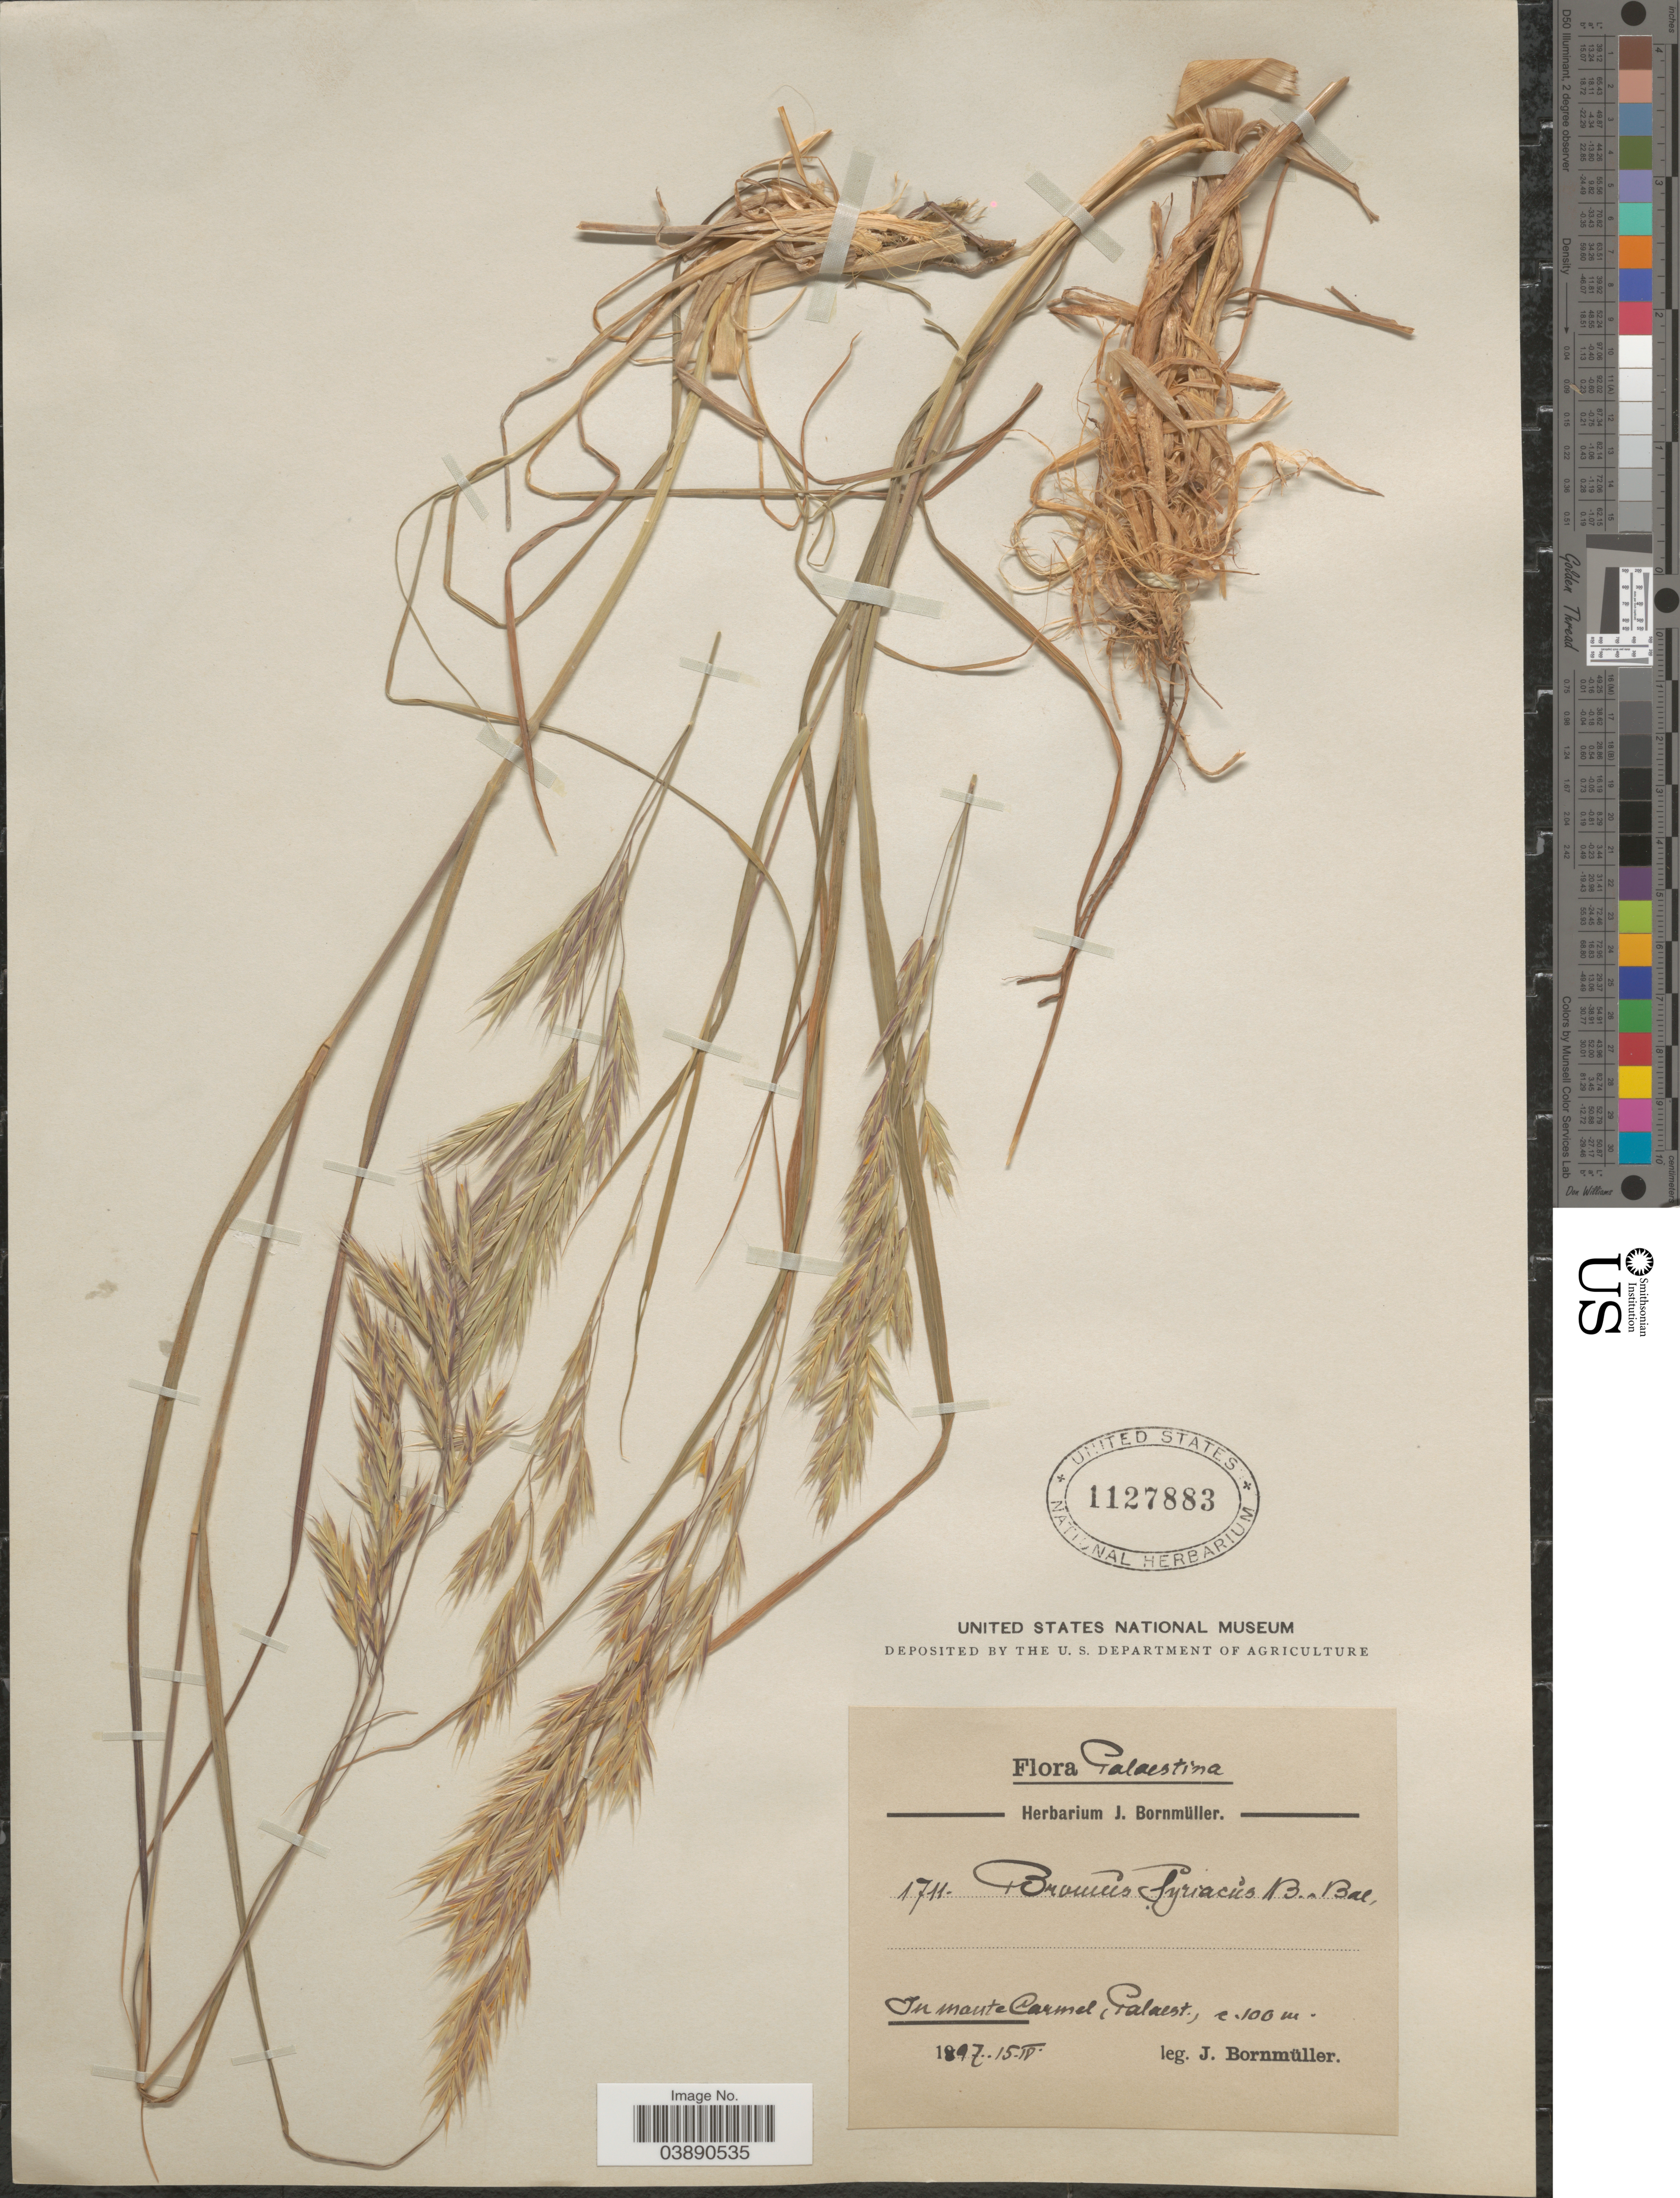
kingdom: Plantae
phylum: Tracheophyta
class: Liliopsida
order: Poales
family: Poaceae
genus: Bromus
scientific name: Bromus syriacus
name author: Boiss. & C.I. Blanche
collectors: J. Bornmüller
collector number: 1711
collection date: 1897-04-15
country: Israel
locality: Palaestina. In monte Carmel, Palaest.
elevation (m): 100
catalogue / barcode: US 1127883